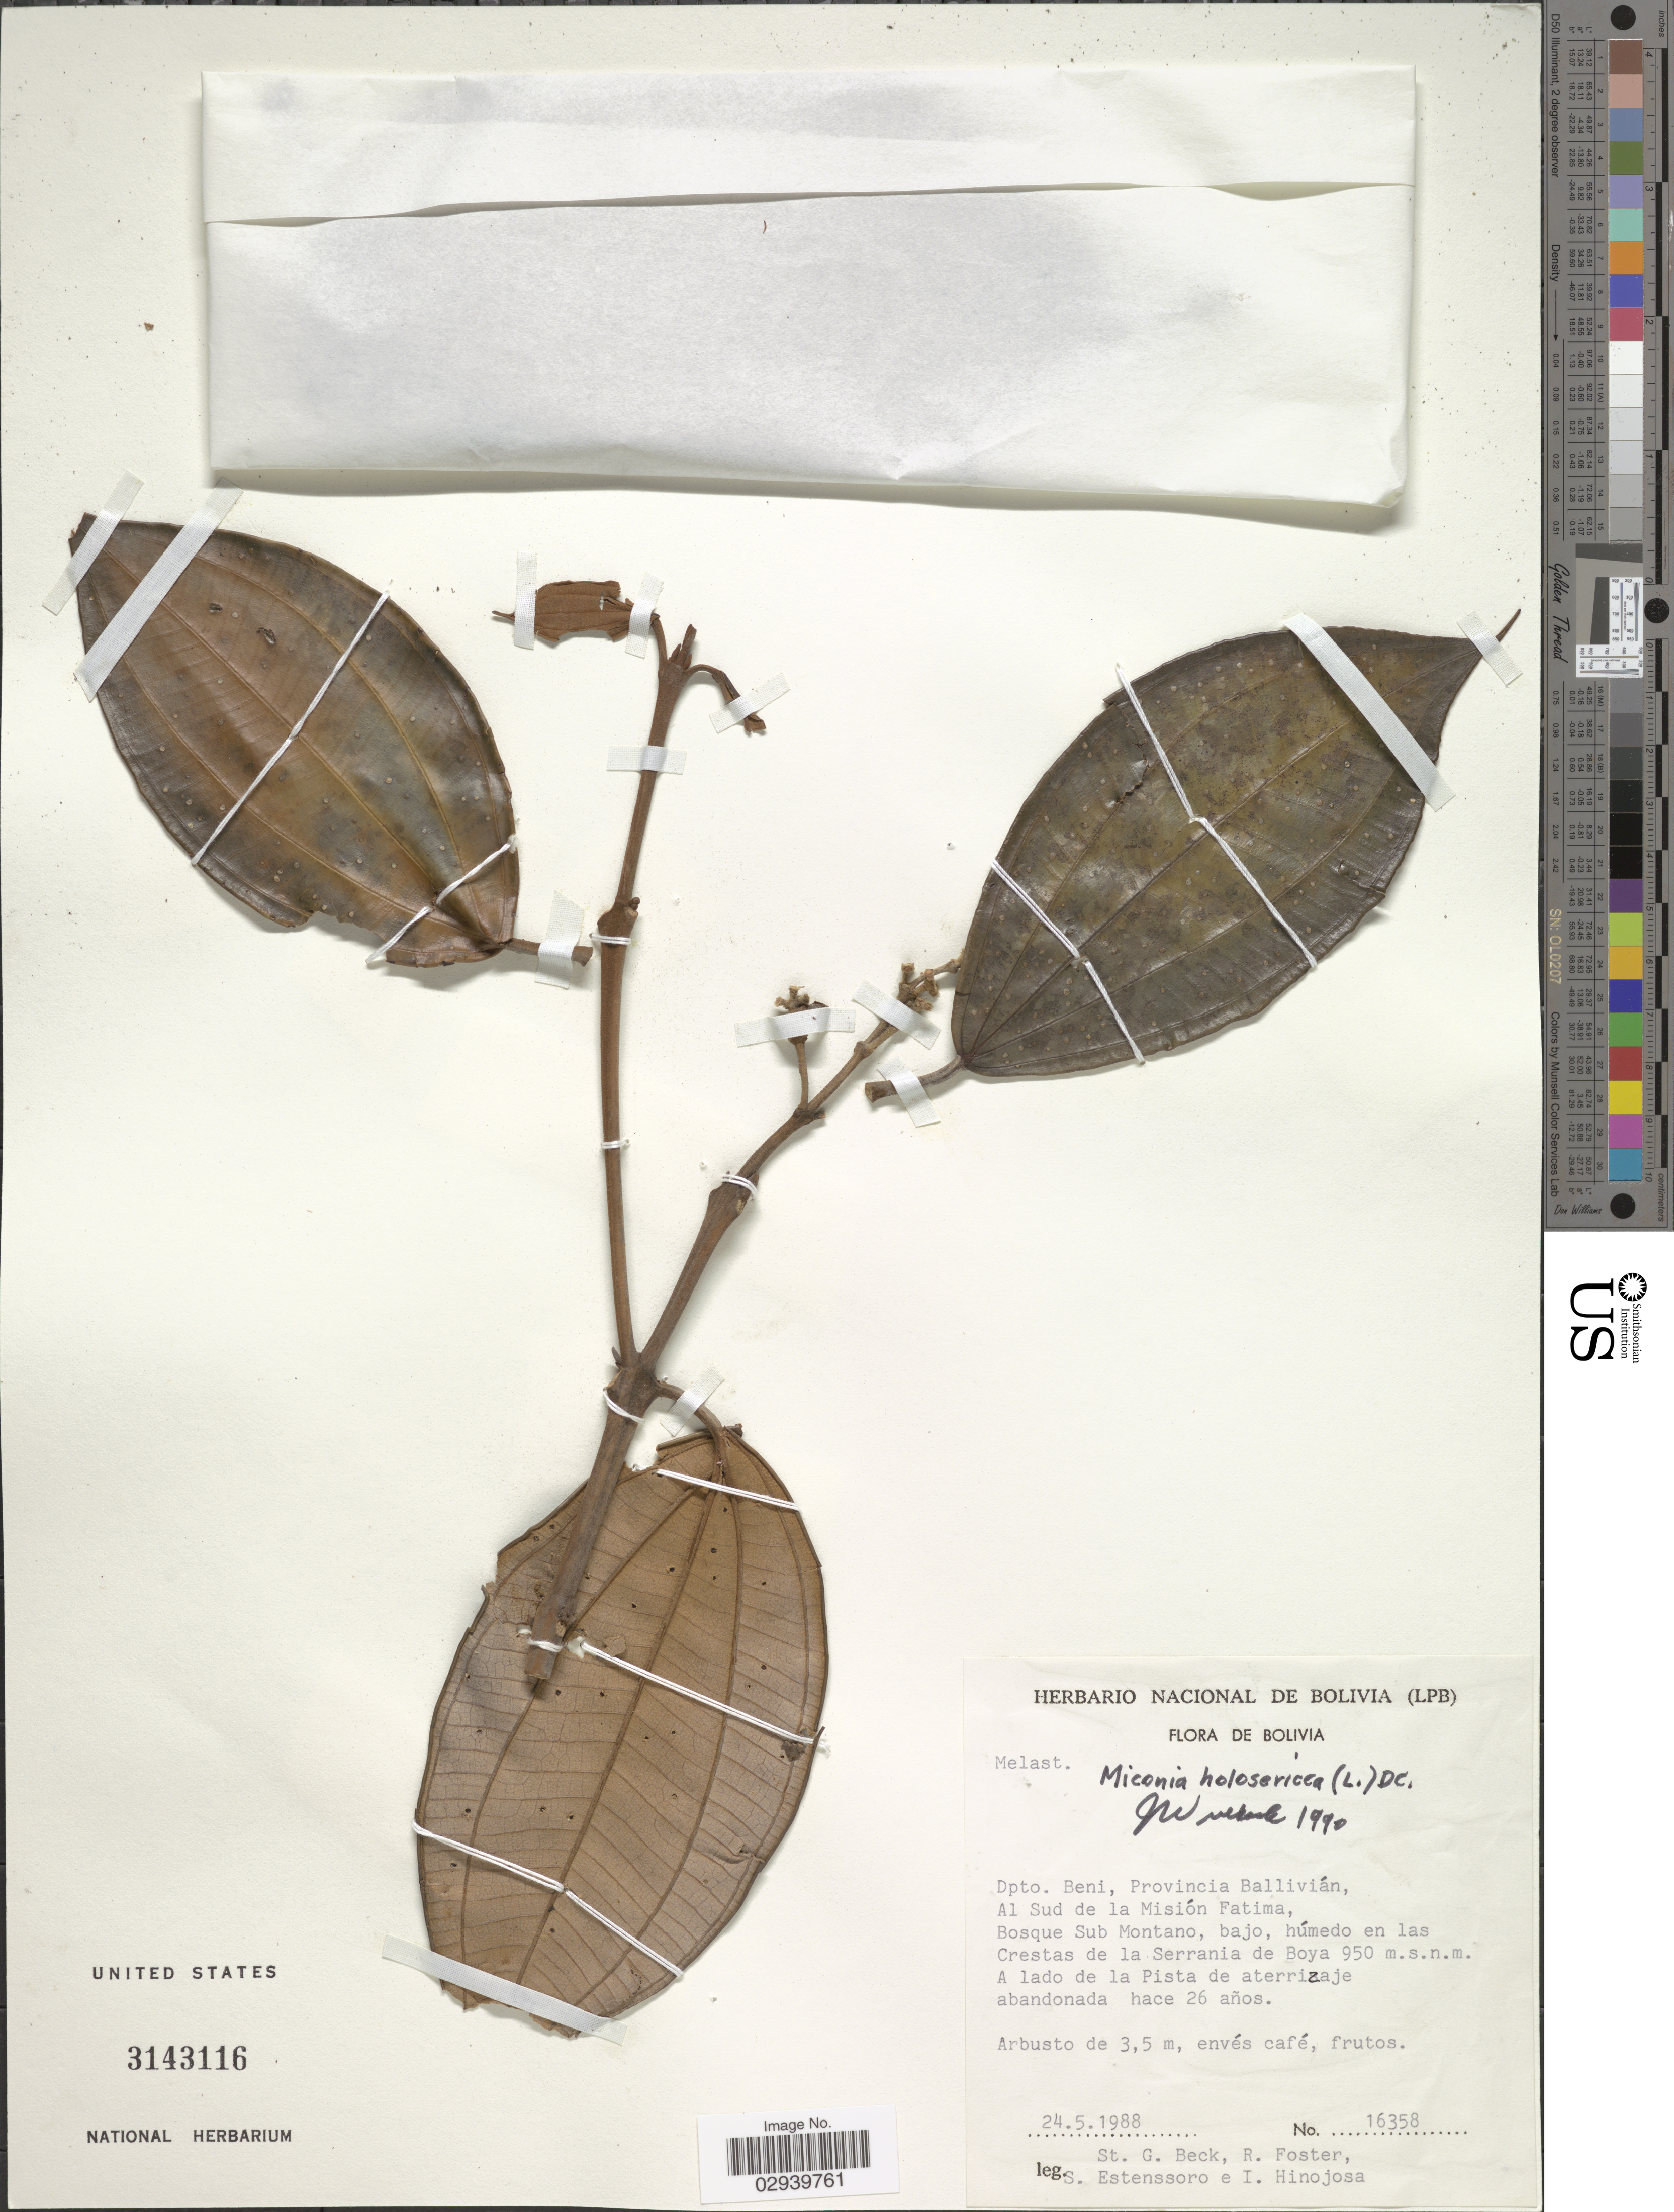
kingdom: Plantae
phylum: Tracheophyta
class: Magnoliopsida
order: Myrtales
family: Melastomataceae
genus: Miconia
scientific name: Miconia holesericea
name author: (L.) DC.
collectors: S. Beck, R. Foster, S. Estenssoro & I. Hinojosa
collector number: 16358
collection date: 1988-05-24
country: Bolivia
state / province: Beni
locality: Dpto. Beni, Provincia Ballivián, Al Sud de la Misión Fatima, Bosque Sub Montano, bajo, húmedo en las Crestas de la Serrania de Boya.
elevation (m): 950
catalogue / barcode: US 3143116